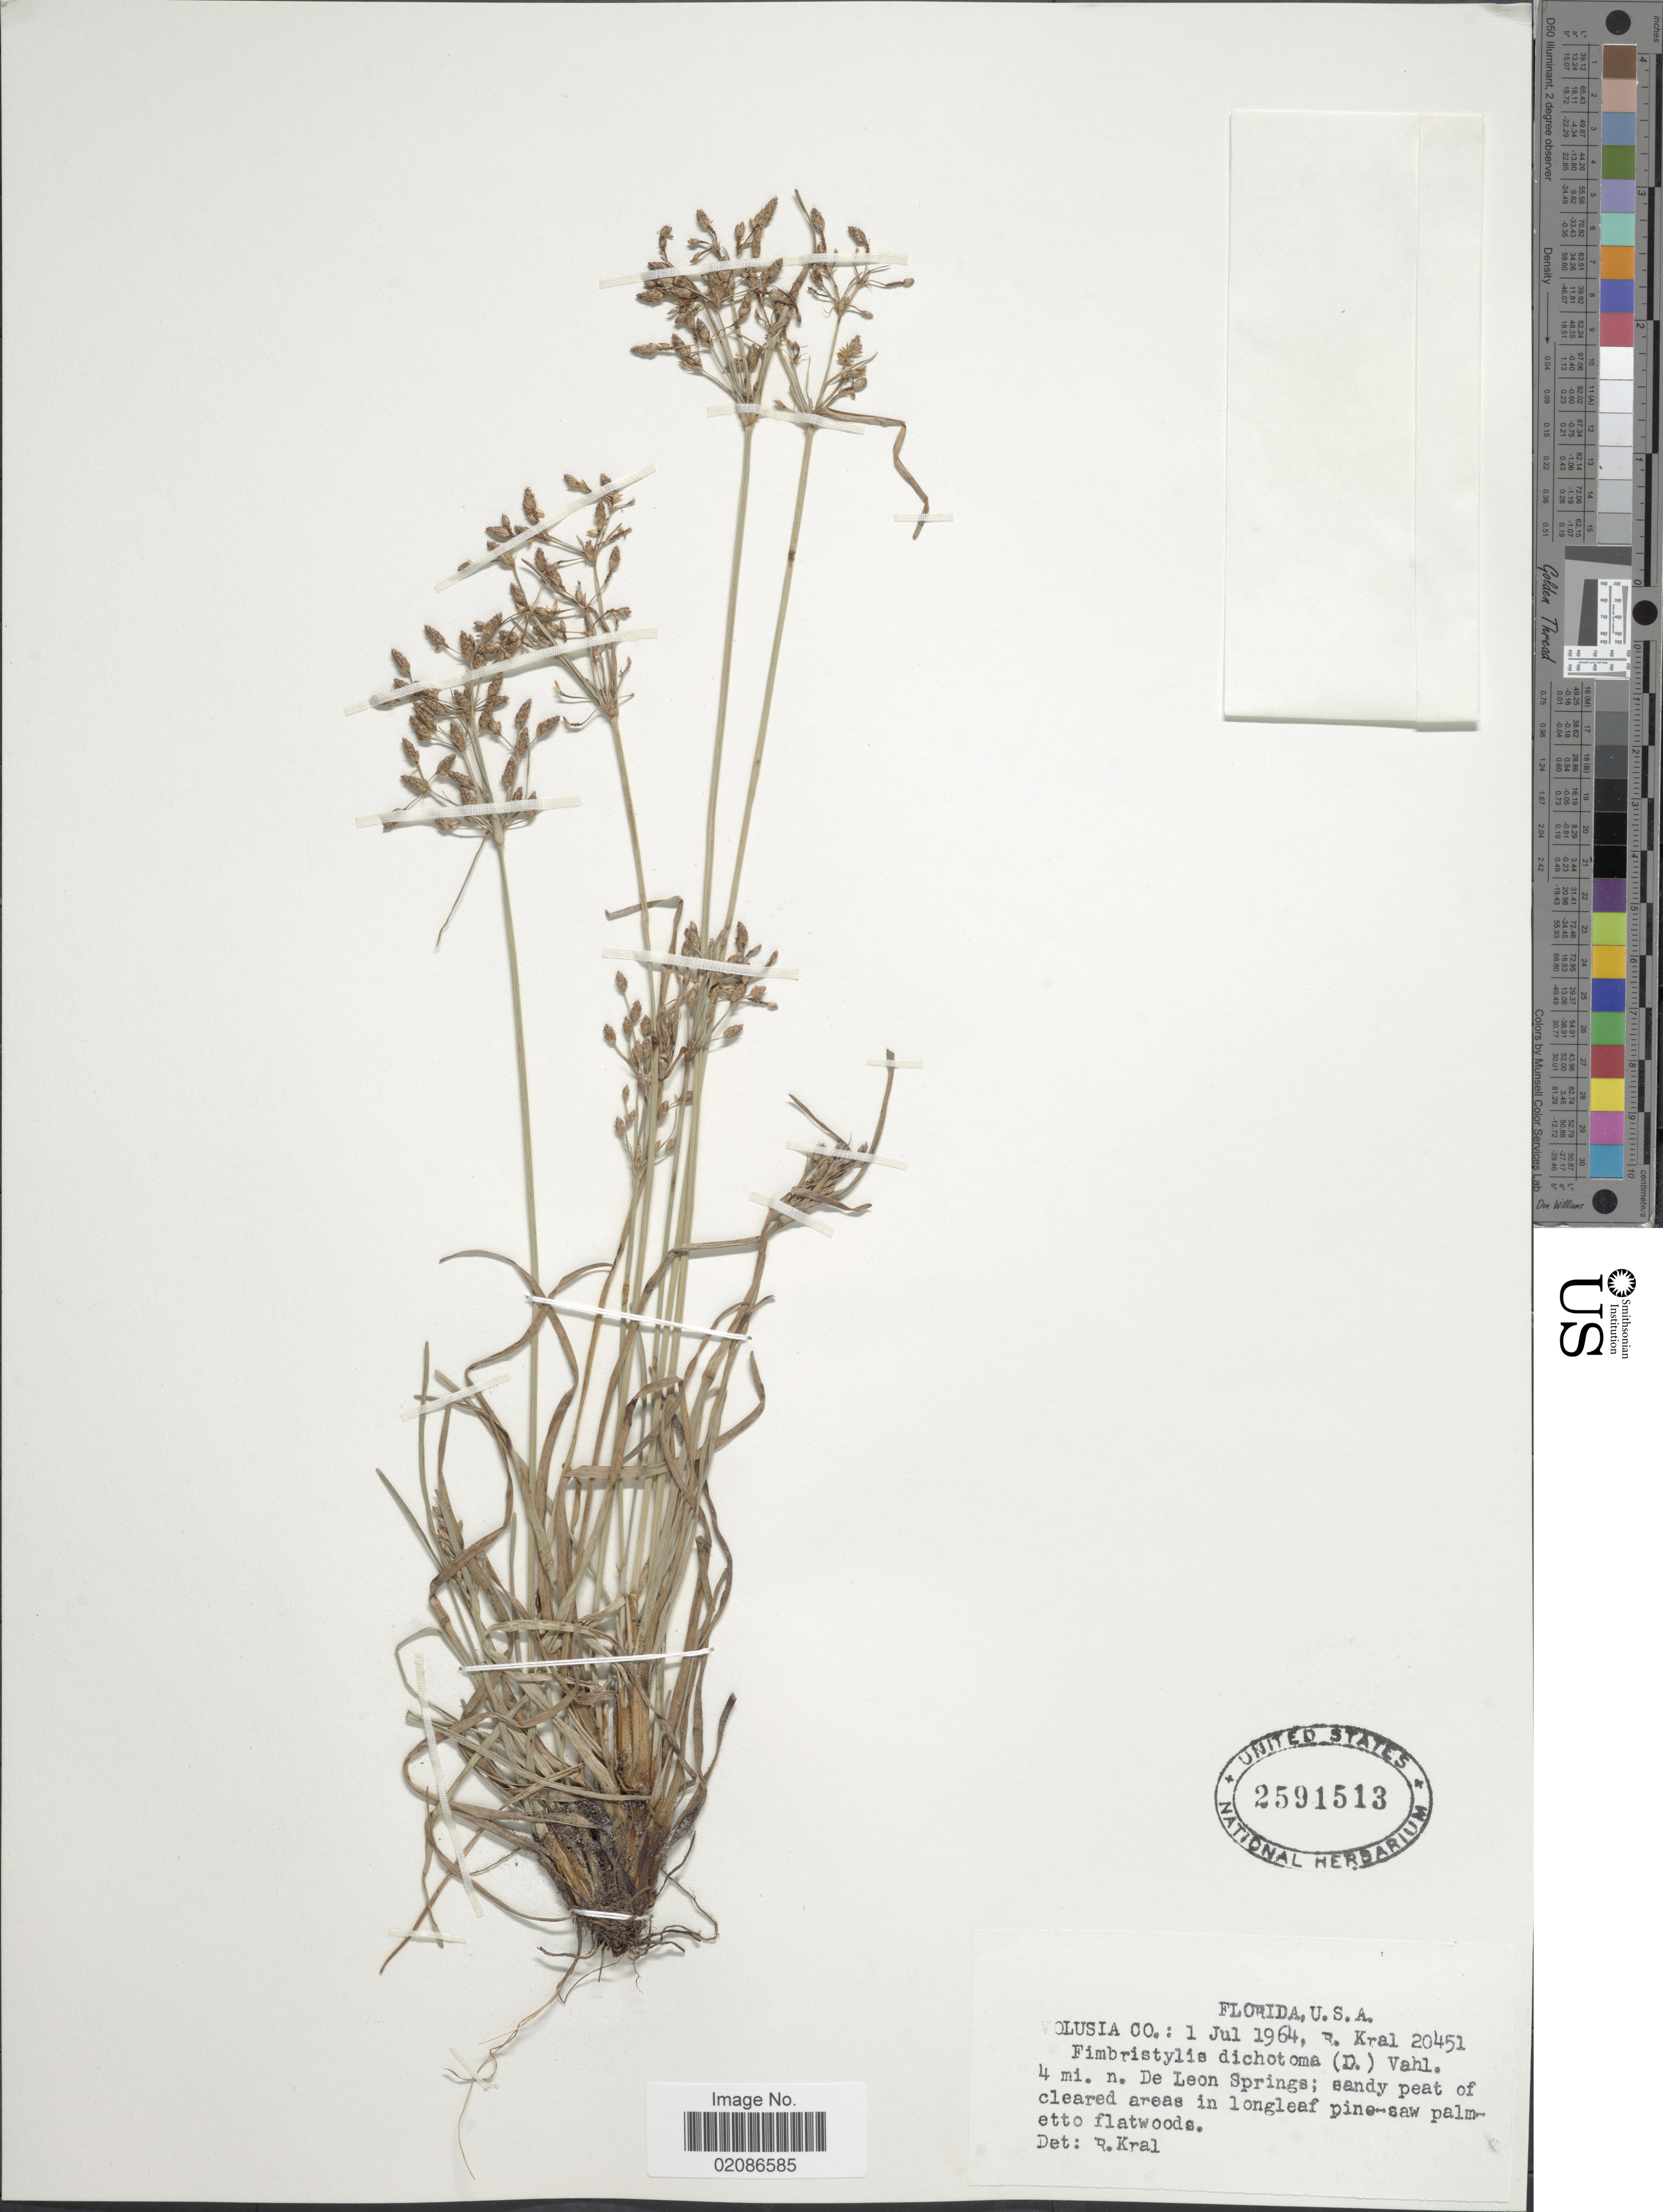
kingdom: Plantae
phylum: Tracheophyta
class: Liliopsida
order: Poales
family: Cyperaceae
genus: Fimbristylis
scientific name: Fimbristylis dichotoma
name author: (L.) Vahl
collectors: R. Kral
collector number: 20451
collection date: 1964-07-01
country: United States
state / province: Florida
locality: Volusia Co; 4 mi n De Leon Springs; sandy peat of cleared areas in longleaf pine-saw palmetto flatwoods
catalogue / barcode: US 2591513